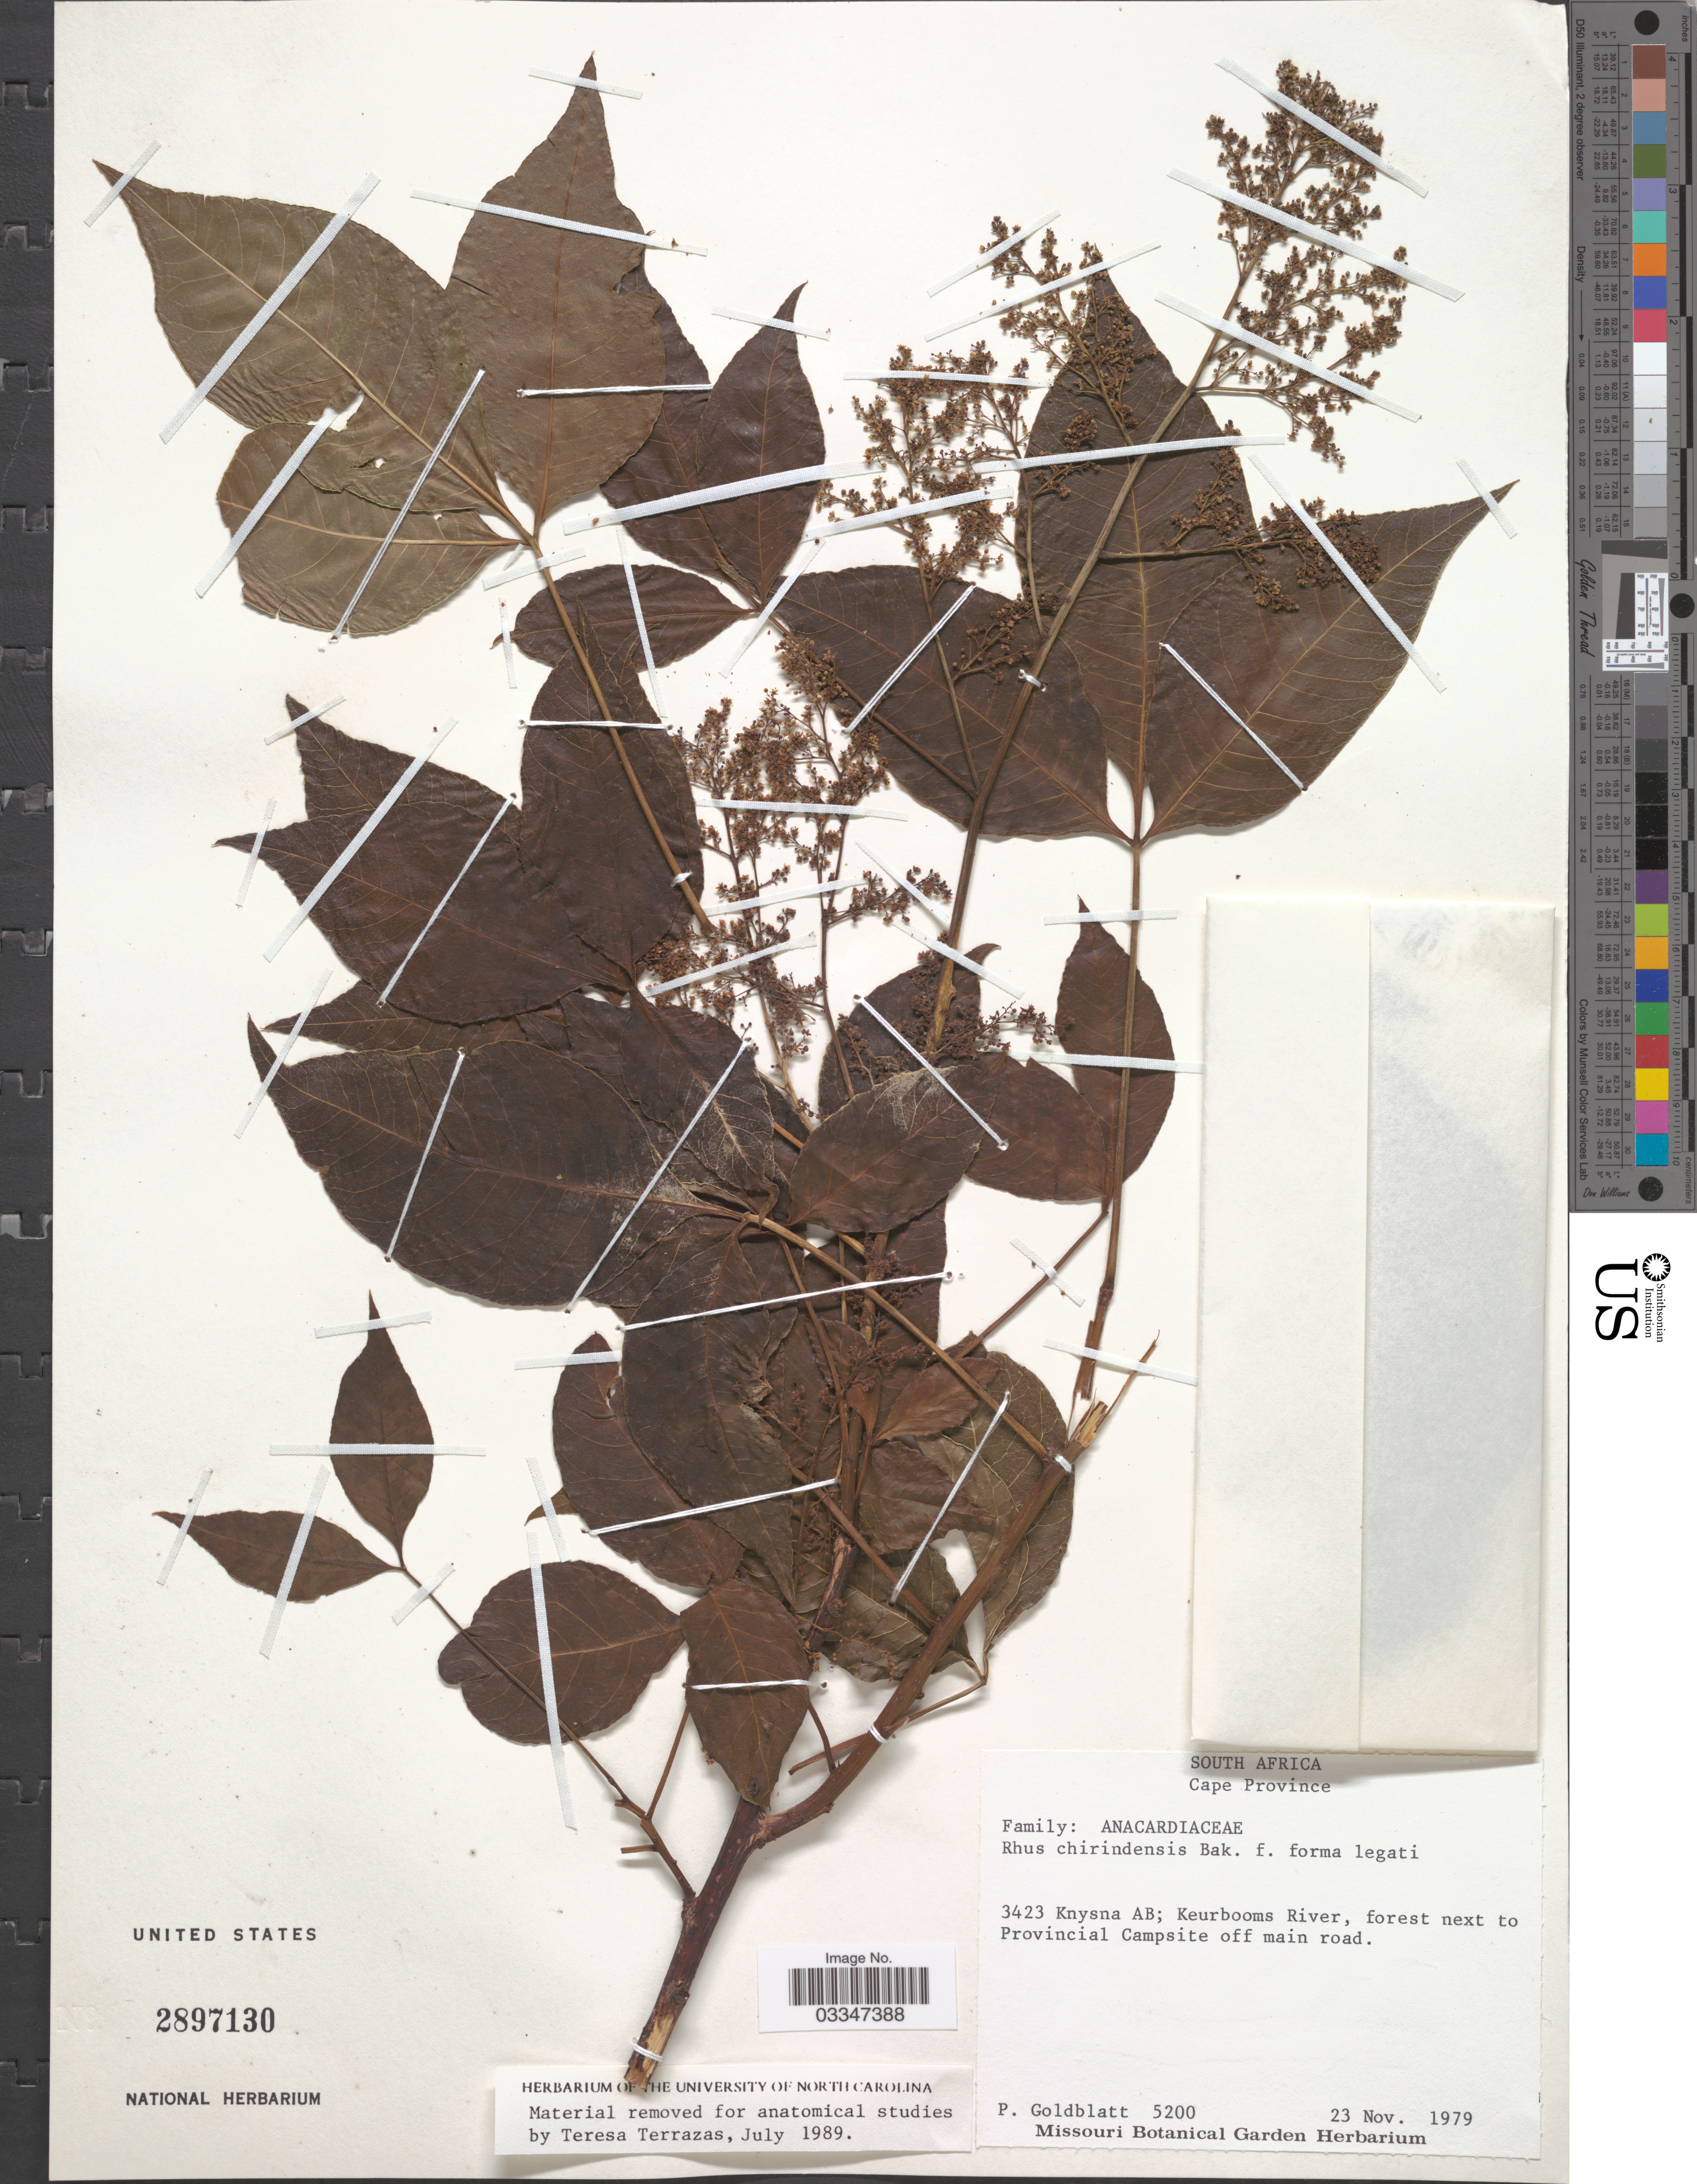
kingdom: Plantae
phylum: Tracheophyta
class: Magnoliopsida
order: Sapindales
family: Anacardiaceae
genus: Rhus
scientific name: Rhus chirindensis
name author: Baker f.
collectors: P. Goldblatt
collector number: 5200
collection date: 1979-11-23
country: South Africa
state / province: Western Cape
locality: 3423 Knysna AB; Keurbooms River, forest next to Provincial Campsite off main road.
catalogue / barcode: US 2897130